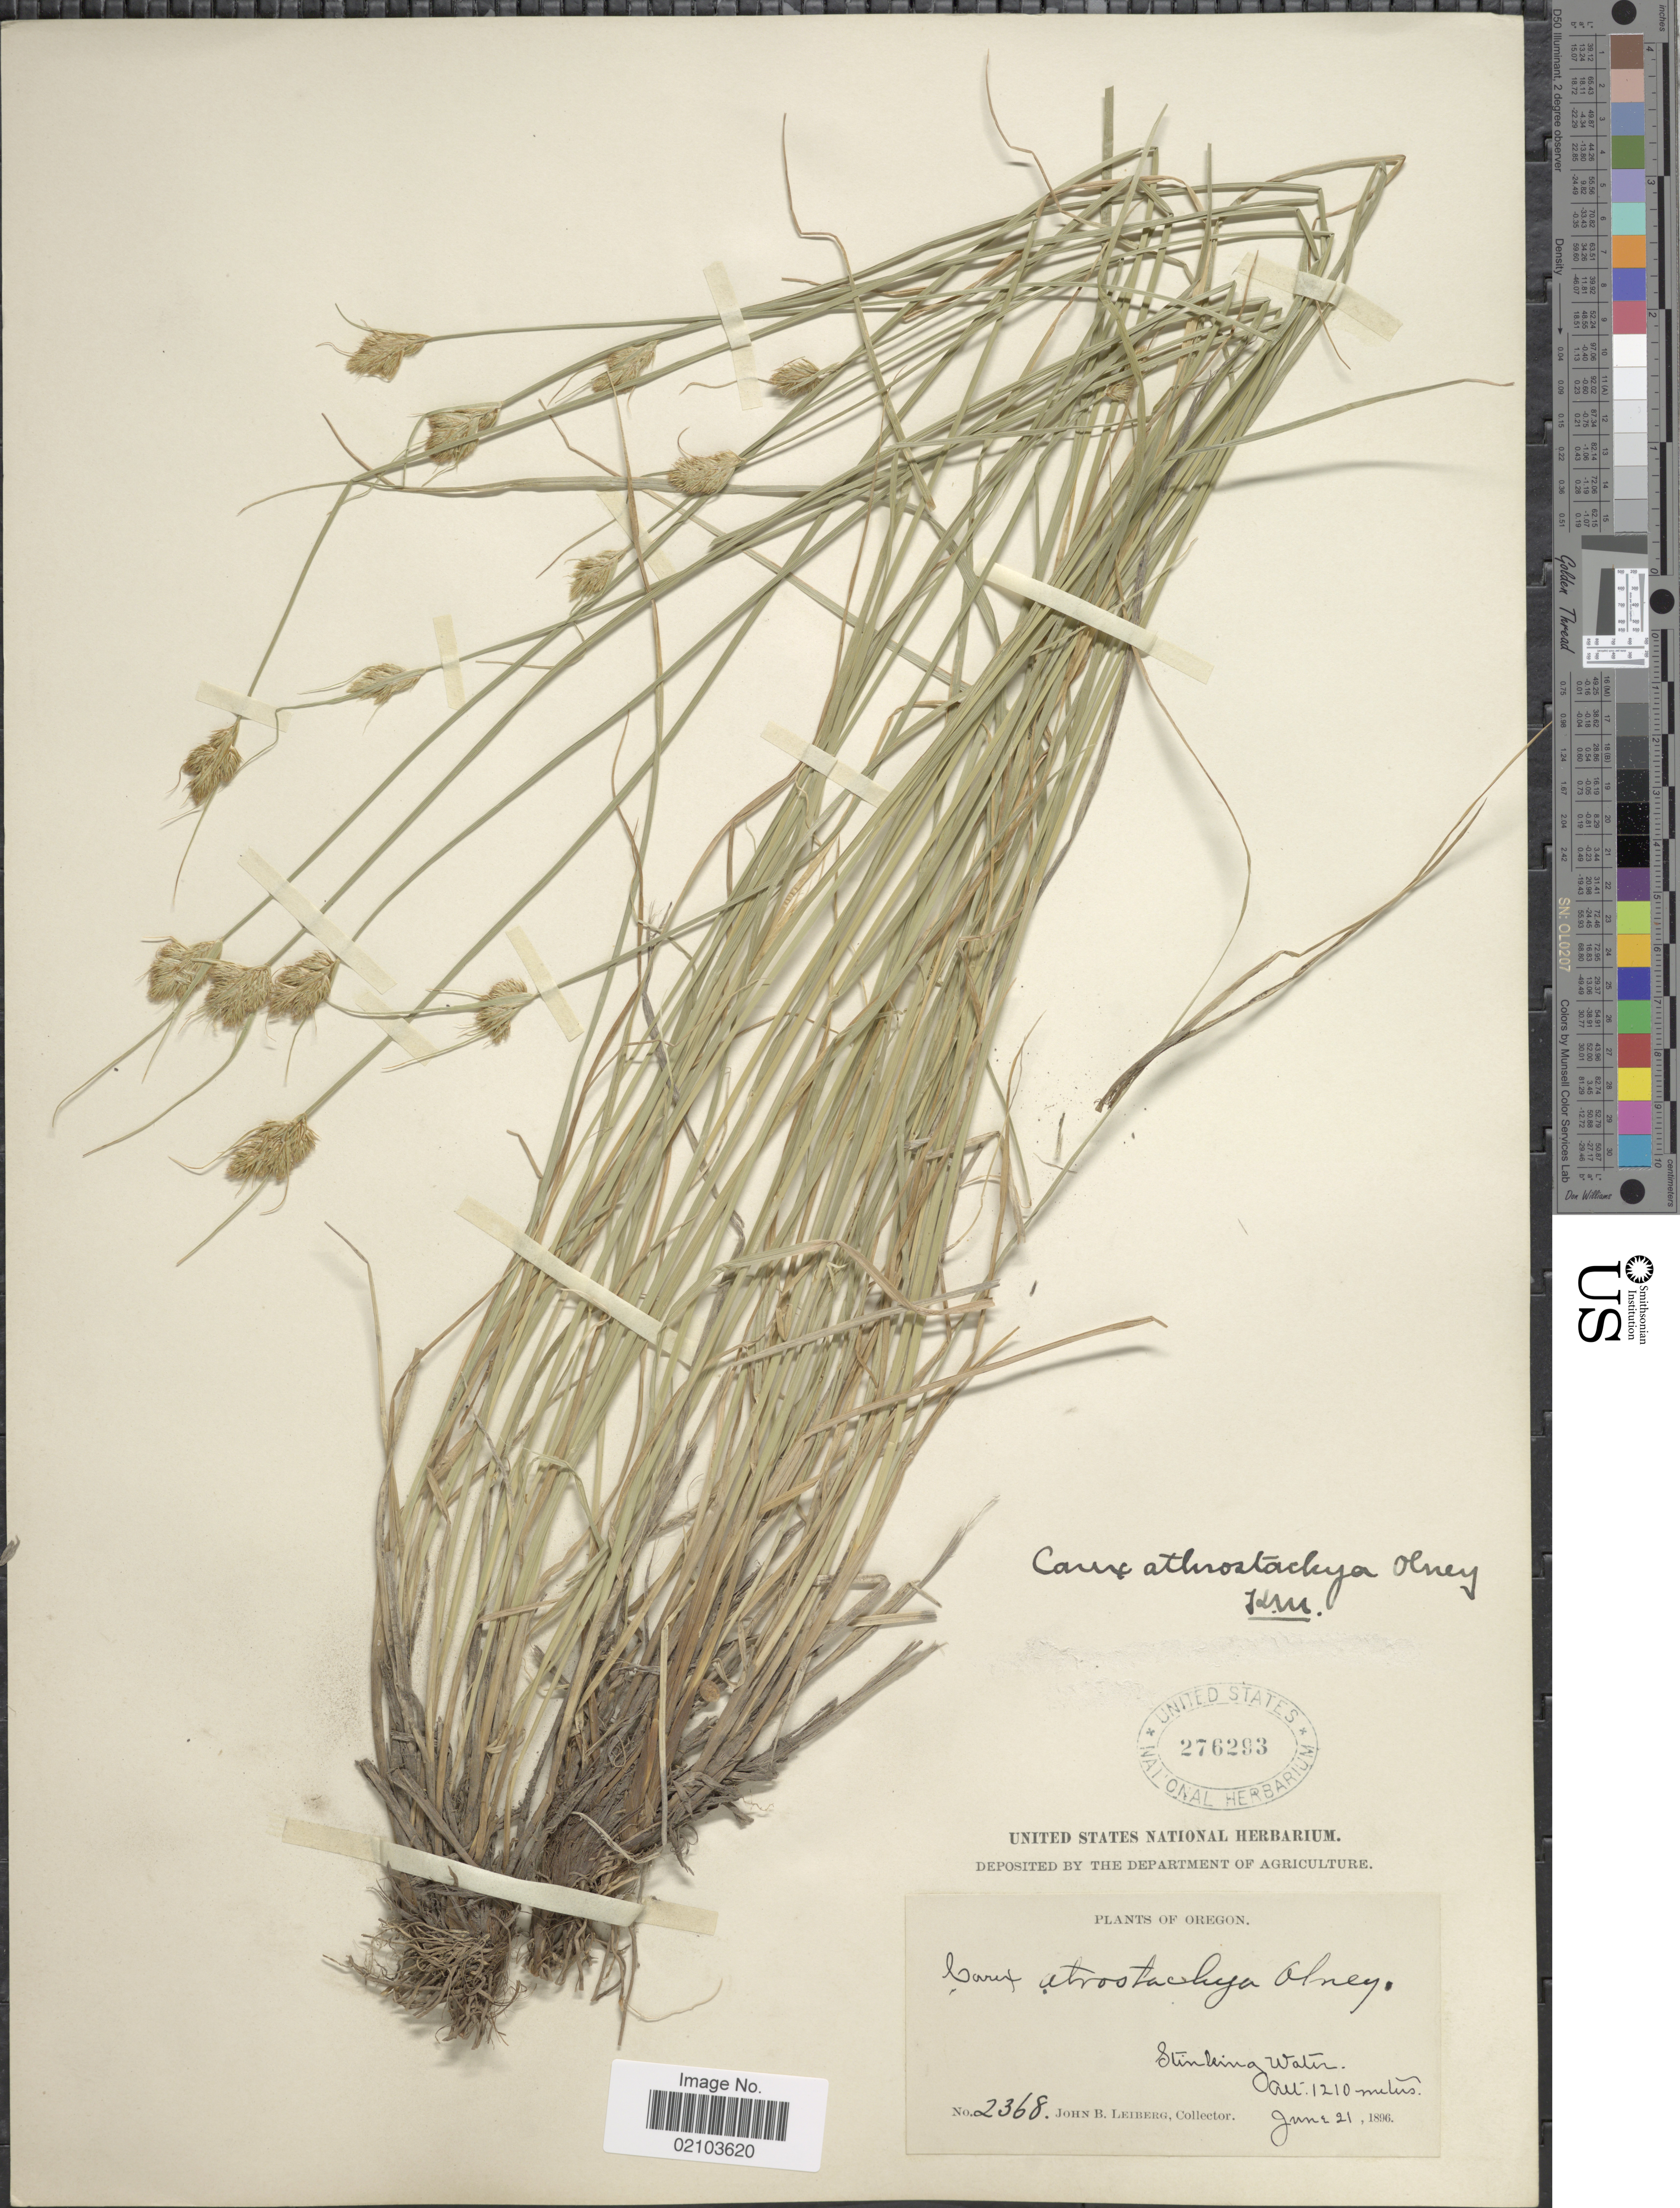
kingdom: Plantae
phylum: Tracheophyta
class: Liliopsida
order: Poales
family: Cyperaceae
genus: Carex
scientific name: Carex athrostachya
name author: Olney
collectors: J. B. Leiberg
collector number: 2368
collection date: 1896-06-21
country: United States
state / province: Oregon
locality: Stinking Water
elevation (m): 1210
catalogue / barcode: US 276293